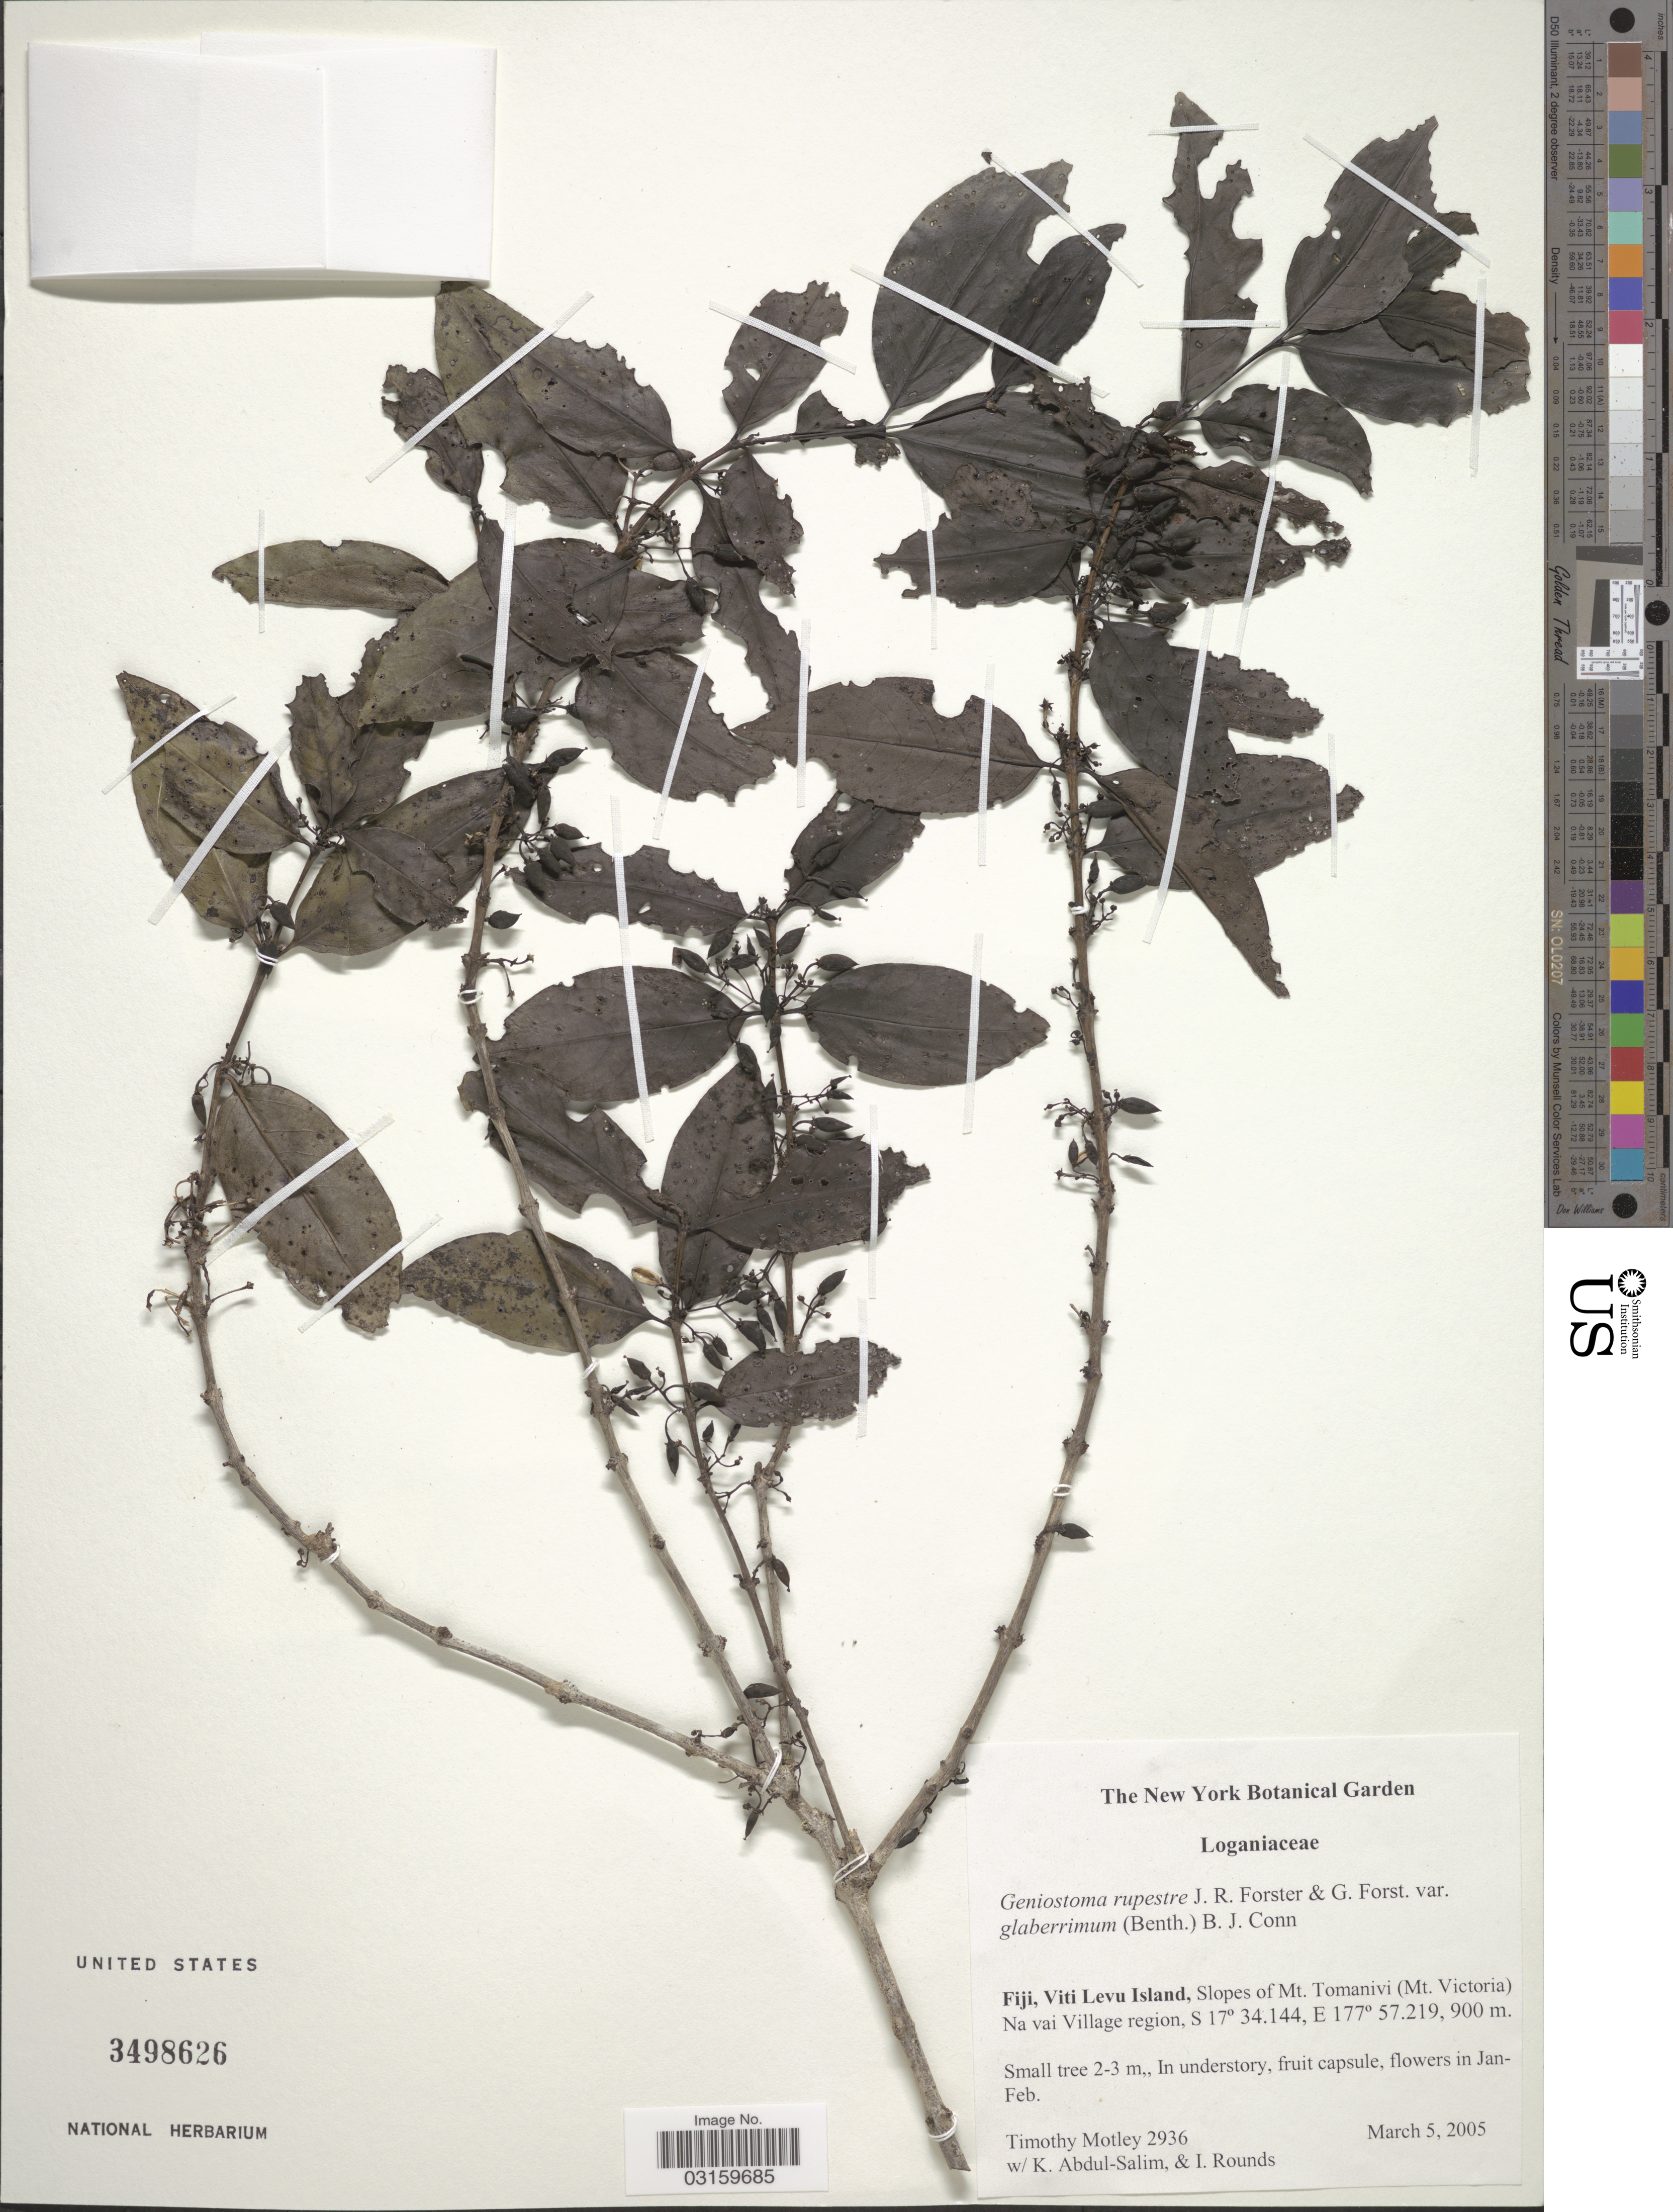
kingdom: Plantae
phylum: Tracheophyta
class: Magnoliopsida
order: Gentianales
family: Loganiaceae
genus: Geniostoma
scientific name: Geniostoma rupestre var. glaberrimum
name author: J.R. Forst. & G. Forst.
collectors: K. Abdul-Salim & I. Rounds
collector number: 2936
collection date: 2005-03-05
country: Fiji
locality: Viti Levu Island, Slopes of Mt. Tomanivi (Mt. Victoria) Nai vai Village region.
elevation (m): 900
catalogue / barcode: US 3498626